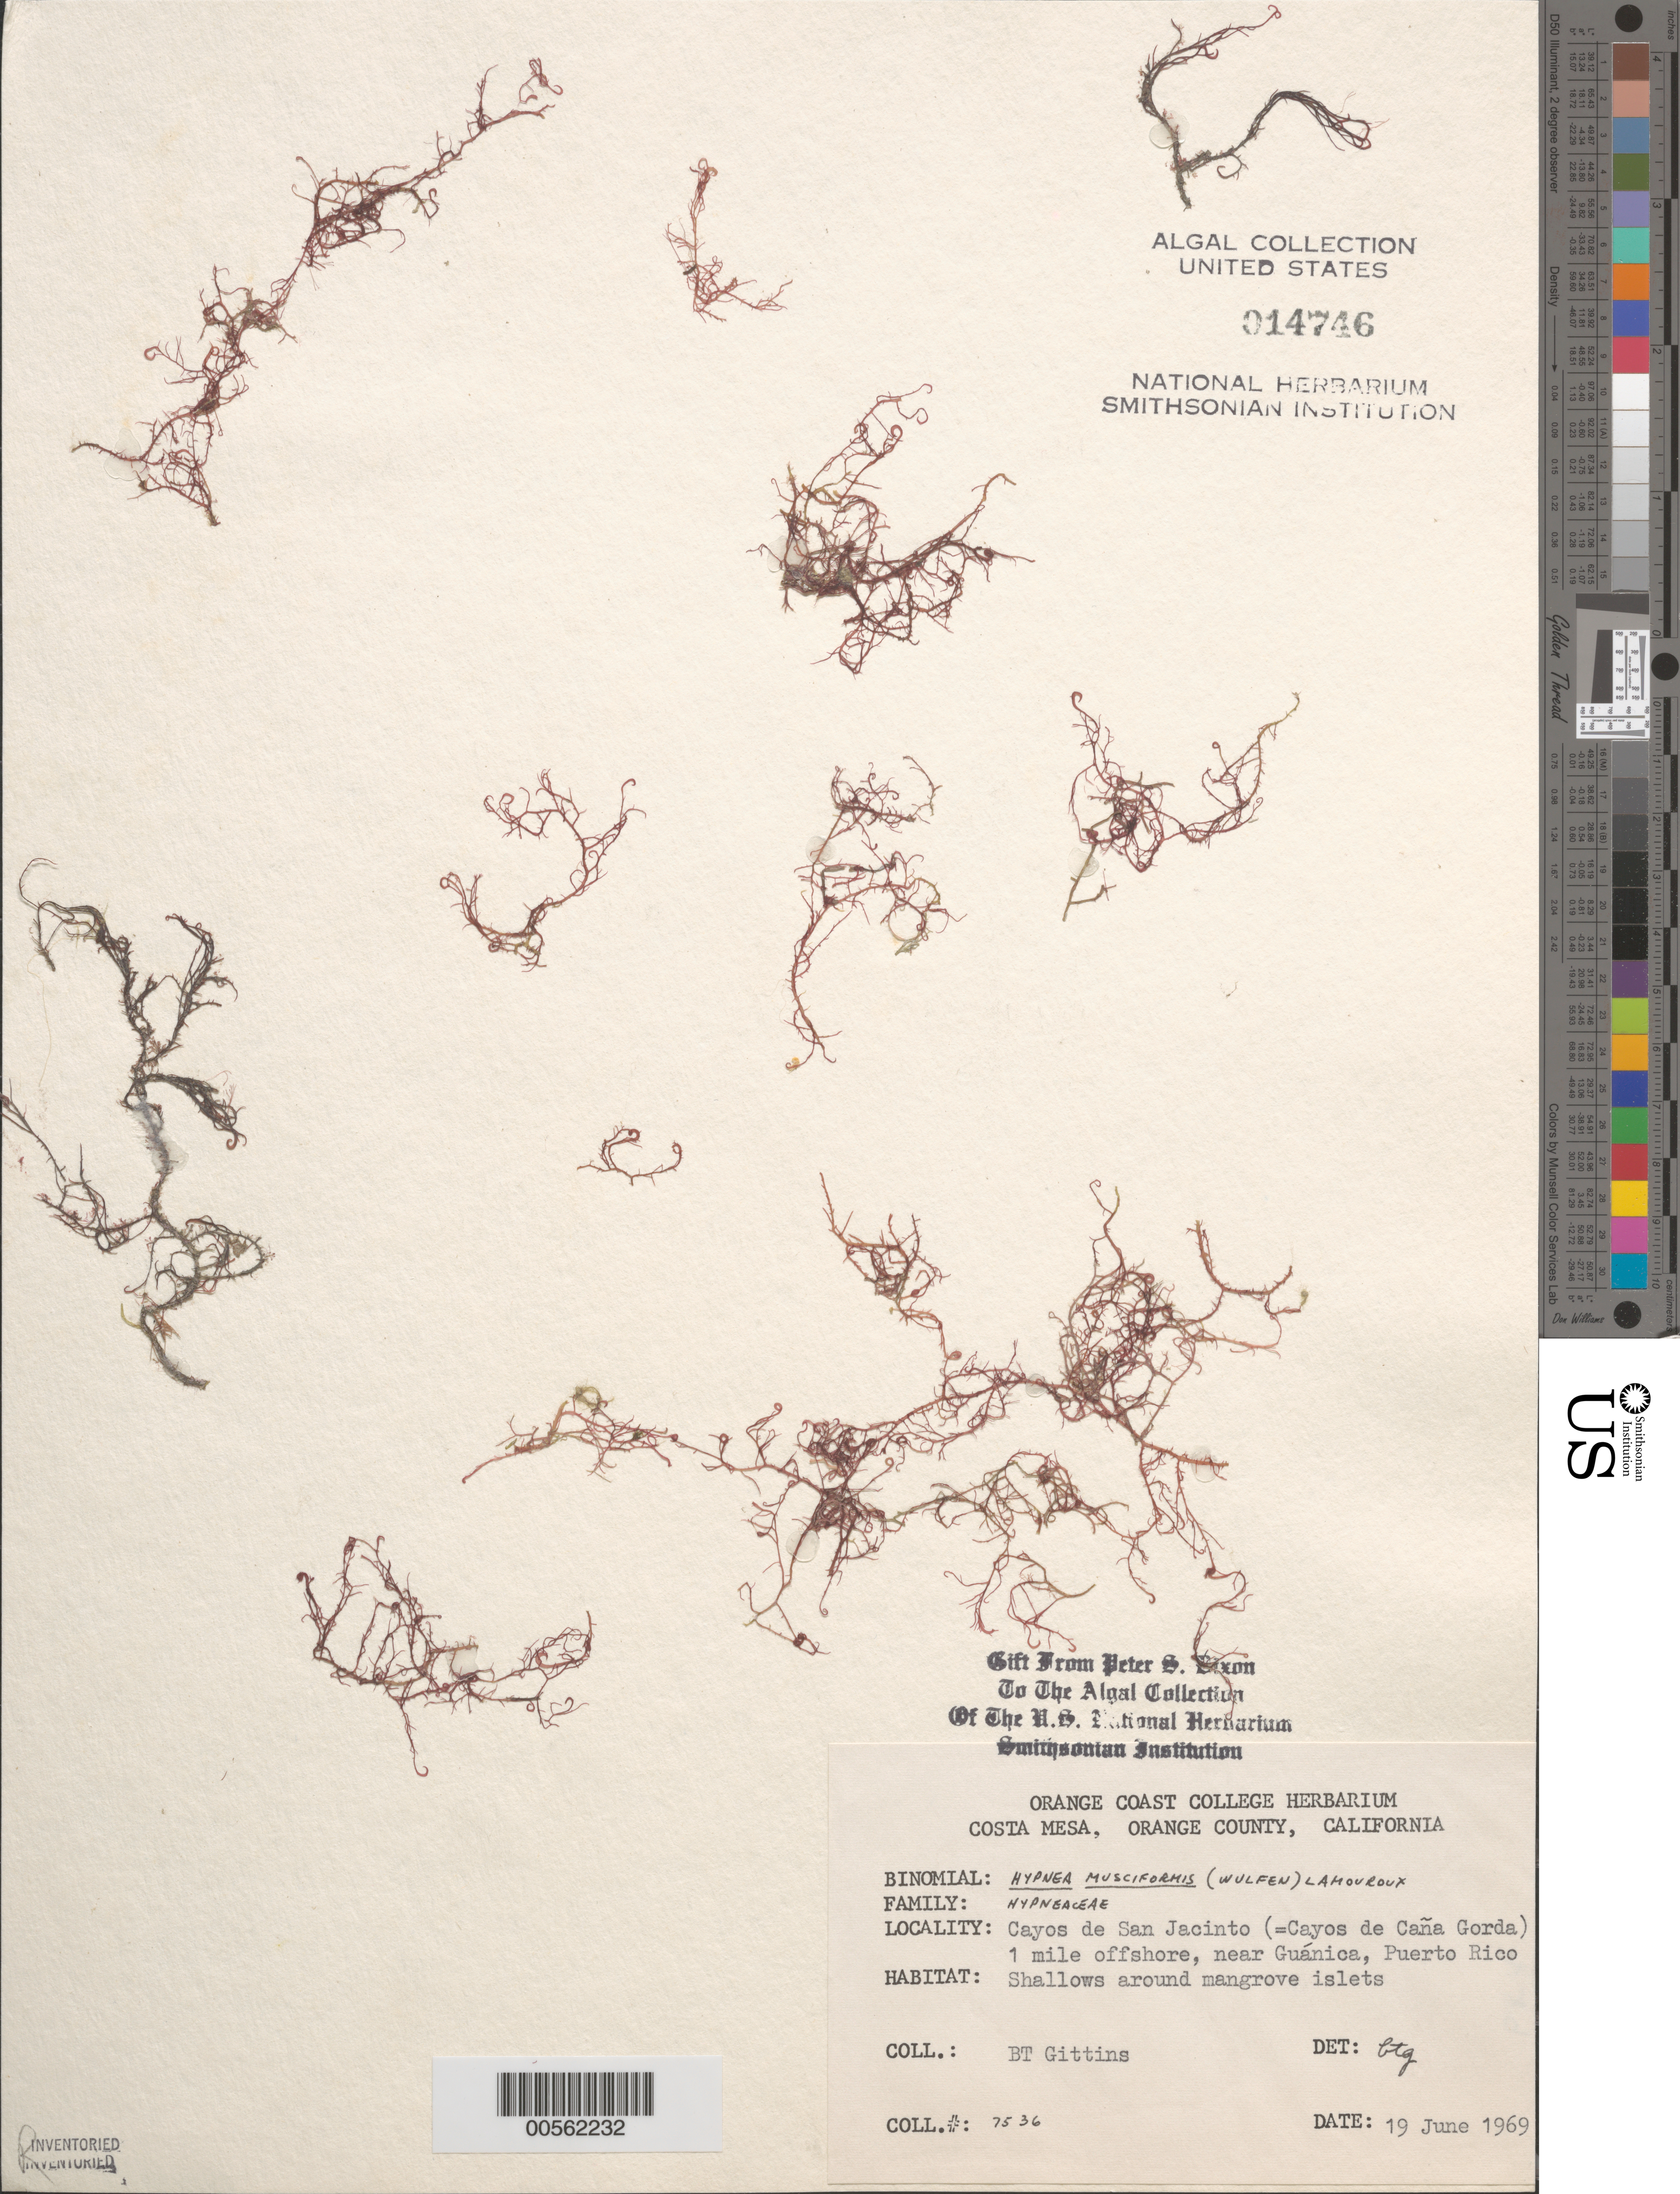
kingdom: Plantae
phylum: Rhodophyta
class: Florideophyceae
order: Gigartinales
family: Cystocloniaceae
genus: Hypnea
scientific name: Hypnea musciformis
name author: (Wulfen) J.V.Lamouroux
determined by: Gittins, B. T.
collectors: B. Gittins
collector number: BTG 7536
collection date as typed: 19 Jun 1969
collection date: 1969-06-19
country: Puerto Rico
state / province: Guanica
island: Cayos de San Jacinto (Cayos de Cana Gorda)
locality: Near Guanica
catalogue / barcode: US 14746